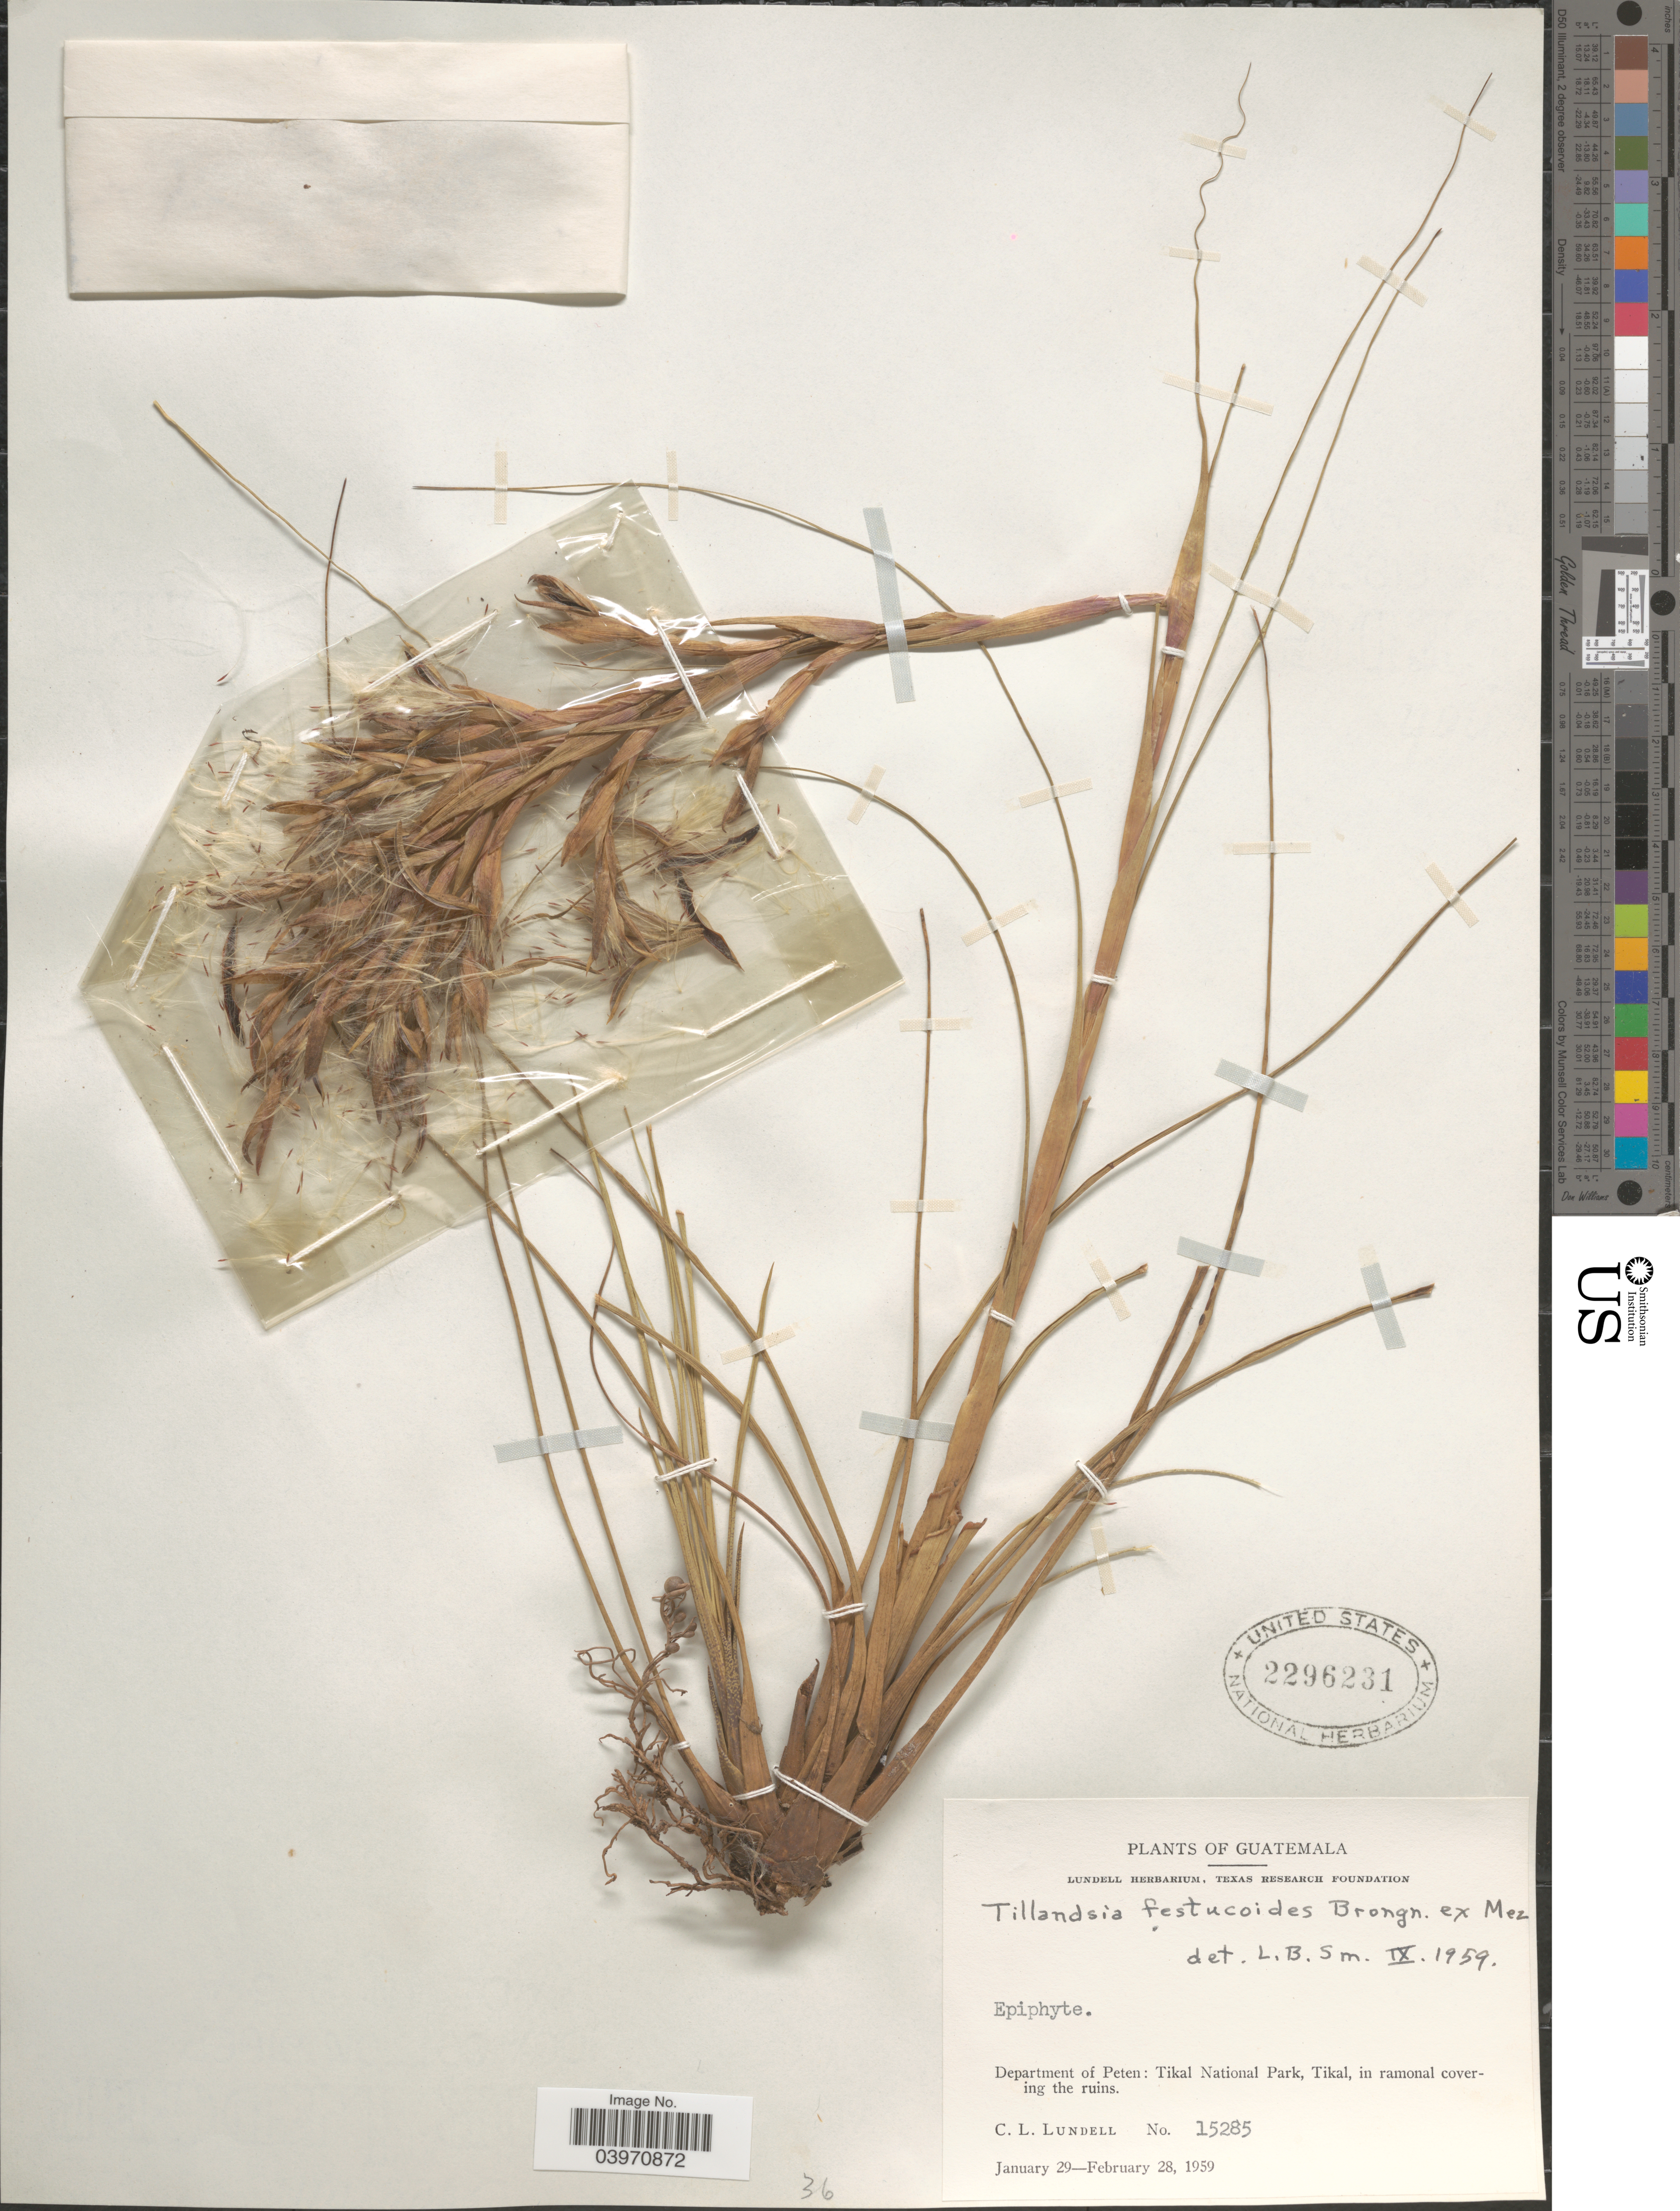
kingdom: Plantae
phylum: Tracheophyta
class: Liliopsida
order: Poales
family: Bromeliaceae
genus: Tillandsia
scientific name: Tillandsia festucoides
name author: Brongn. ex Mez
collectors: C. L. Lundell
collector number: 15285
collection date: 1959-01-29/1959-02-28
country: Guatemala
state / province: El Peten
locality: Department of Peten: Tikal National Park, Tikal.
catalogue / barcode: US 2296231